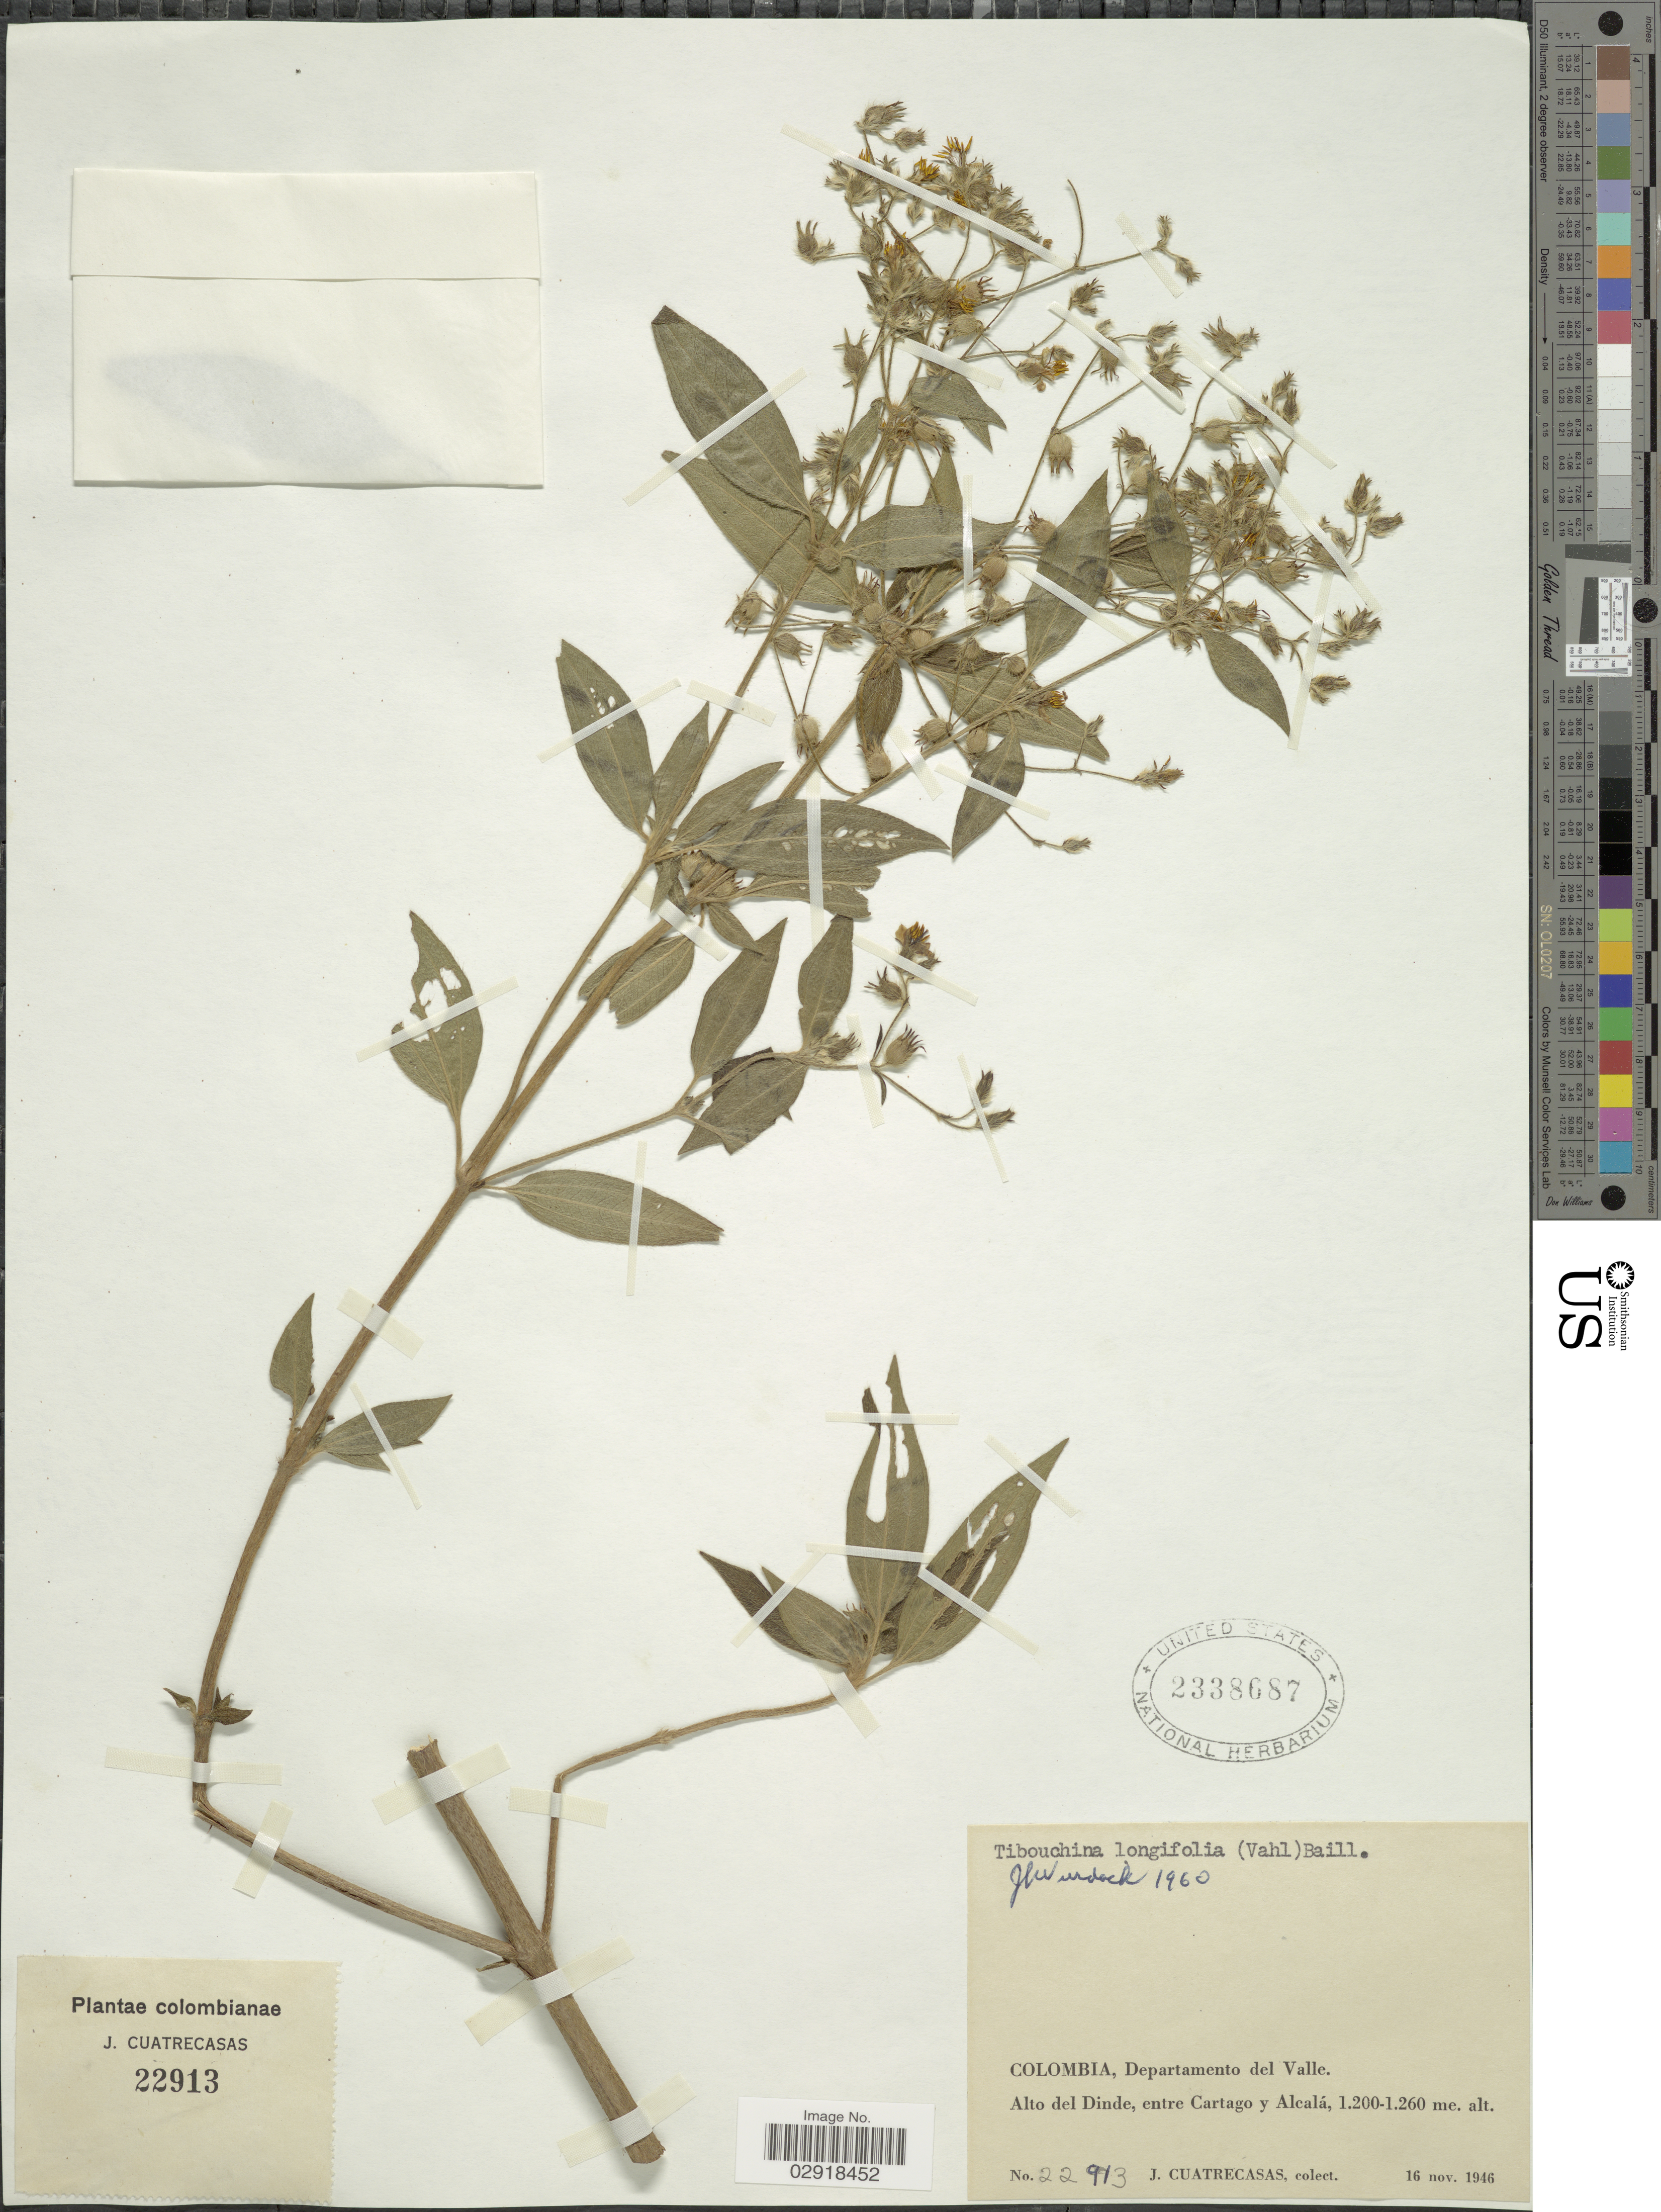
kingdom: Plantae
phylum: Tracheophyta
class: Magnoliopsida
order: Myrtales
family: Melastomataceae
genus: Chaetogastra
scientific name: Chaetogastra longifolia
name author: (Vahl) DC.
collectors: J. Cuatrecasas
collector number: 22913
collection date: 1946-11-16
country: Colombia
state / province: Valle del Cauca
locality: Departamento del Valle, Alto del Dinde, entre Cartago y Alcalá.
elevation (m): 1200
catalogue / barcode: US 2338687